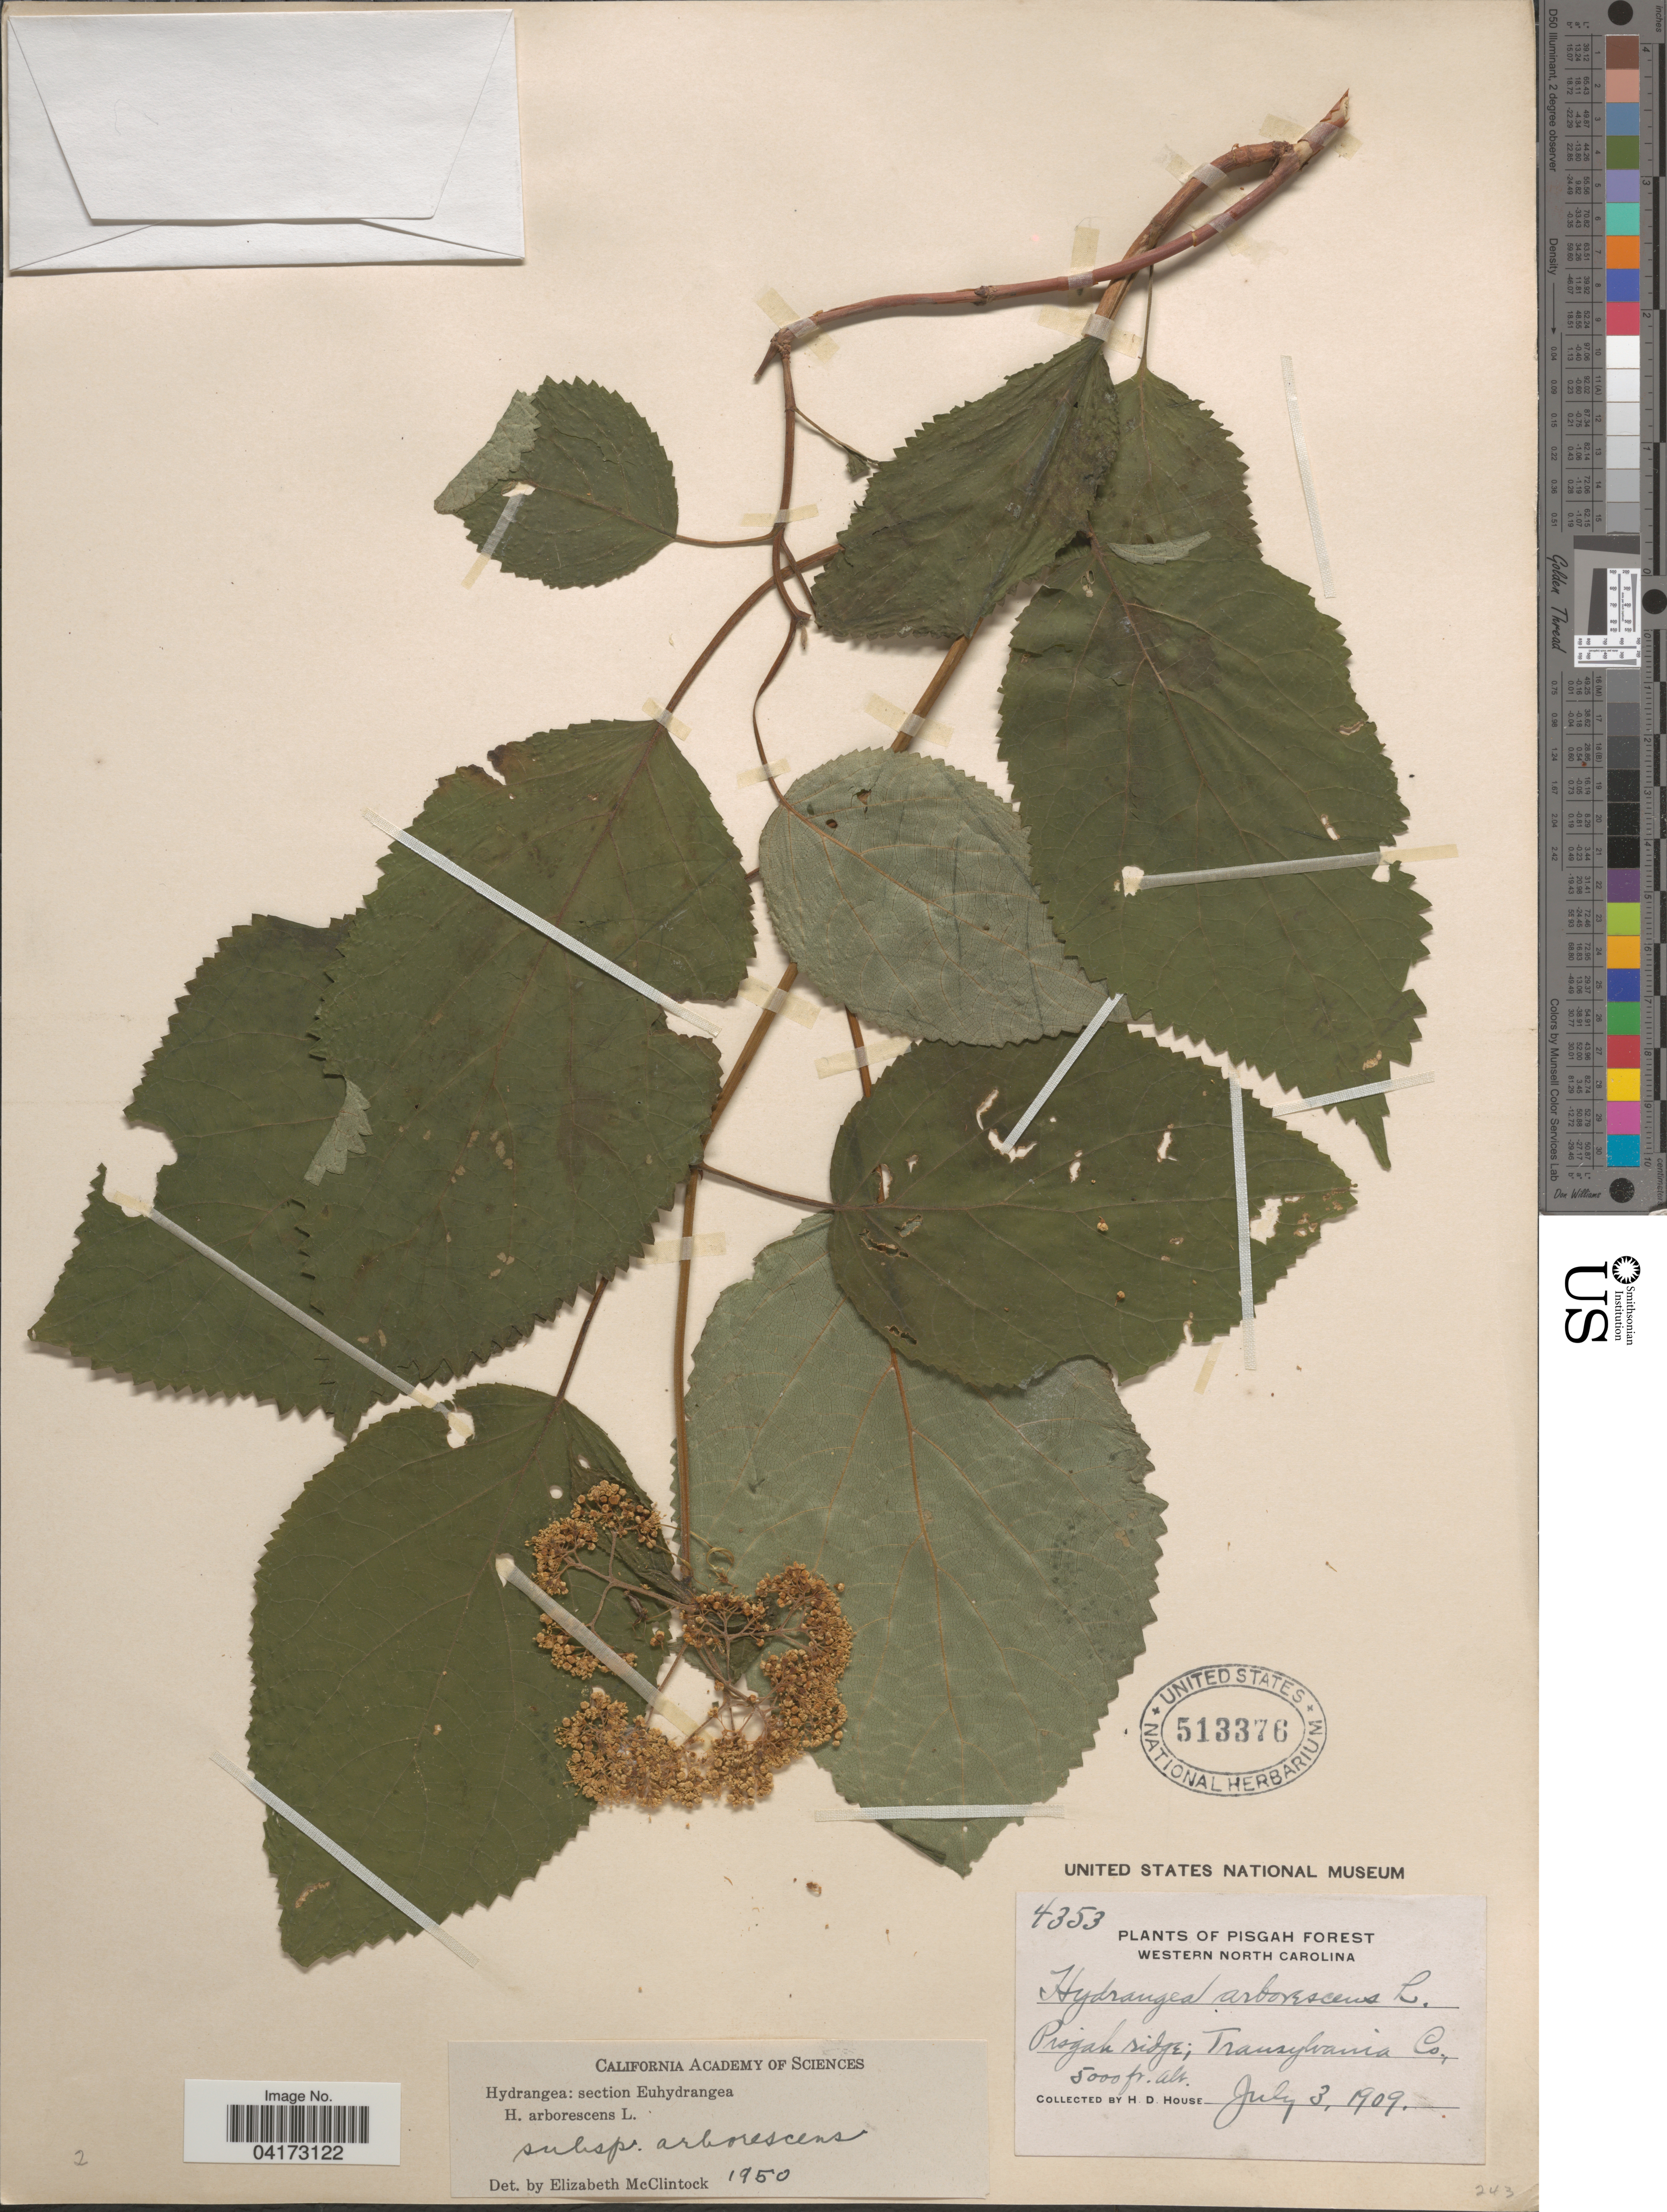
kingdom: Plantae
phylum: Tracheophyta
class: Magnoliopsida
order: Cornales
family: Hydrangeaceae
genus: Hydrangea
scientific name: Hydrangea arborescens subsp. arborescens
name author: L.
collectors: H. D. House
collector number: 4353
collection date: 1909-07-03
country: United States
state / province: North Carolina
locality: Pisgah Forest. Western North Carolina. Pisgah ridge; Transylvania Co.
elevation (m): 1524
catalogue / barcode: US 513376